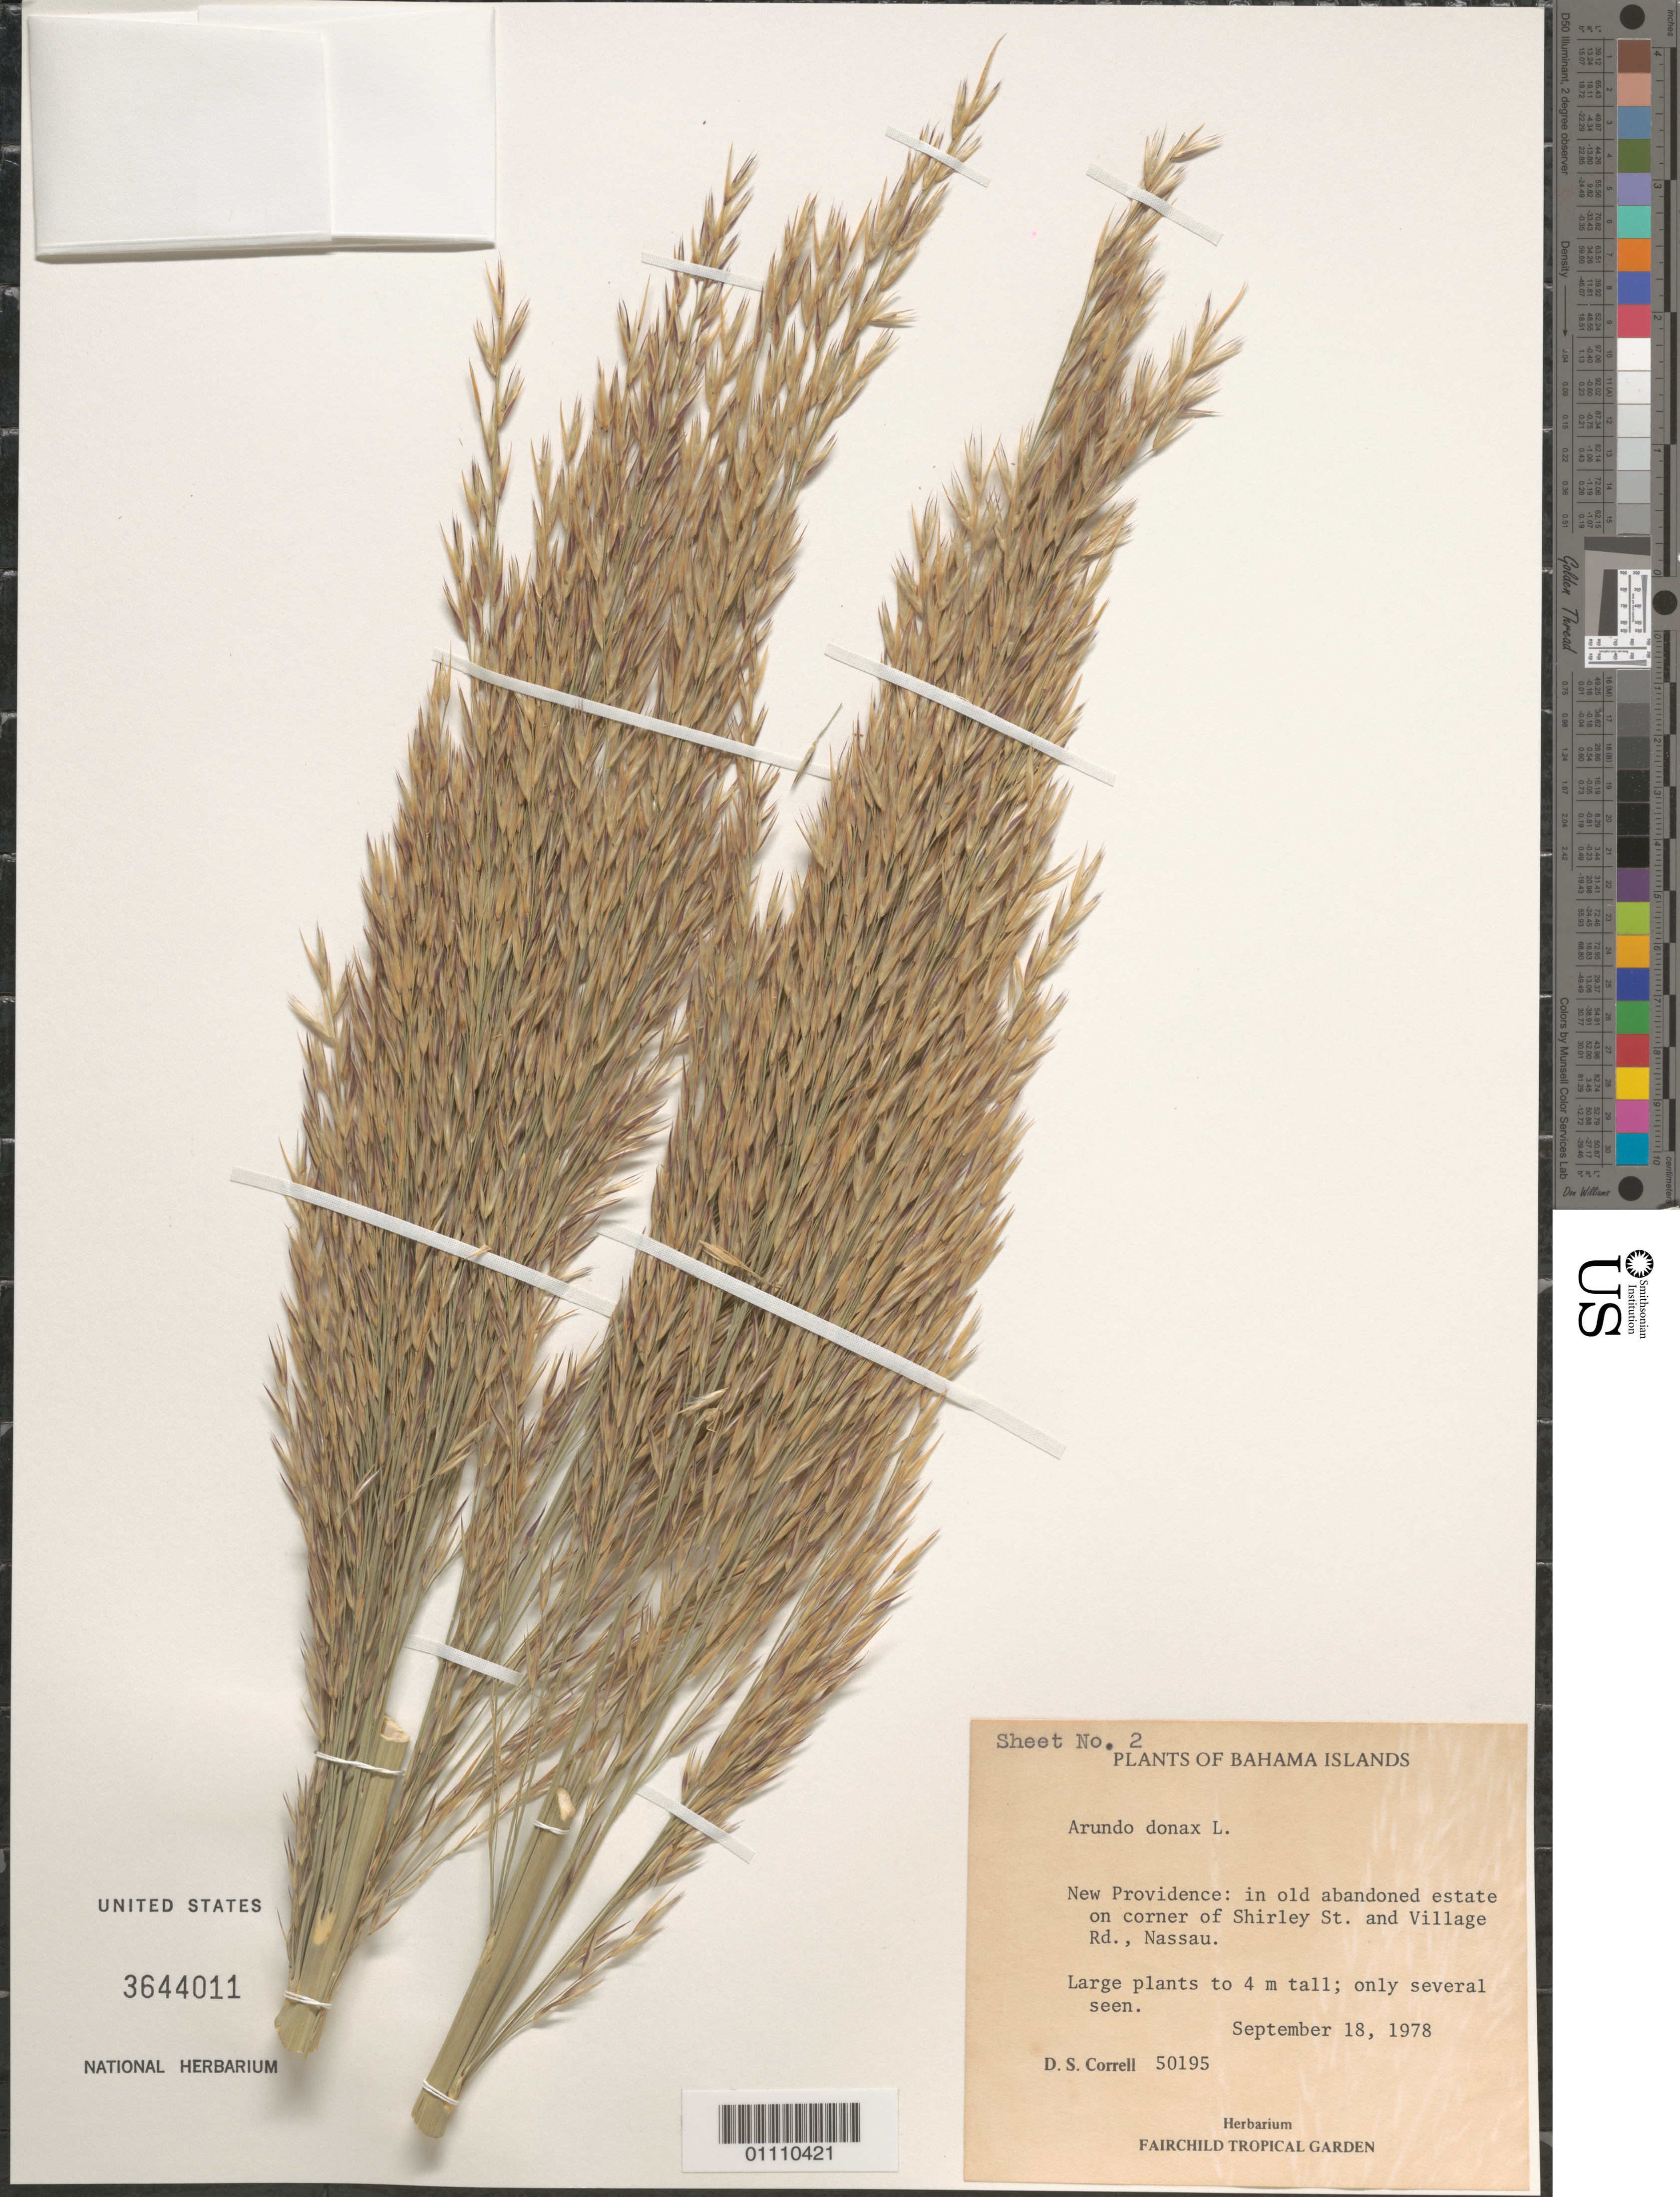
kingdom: Plantae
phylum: Tracheophyta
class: Liliopsida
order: Poales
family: Poaceae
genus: Arundo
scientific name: Arundo donax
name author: L.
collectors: D. S. Correll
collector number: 50195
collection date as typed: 18 Sep 1978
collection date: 1978-09-18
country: Bahamas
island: New Providence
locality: Nassau, corner of Shirley Street and Village Road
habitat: In old abandoned estate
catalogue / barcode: US 3644011